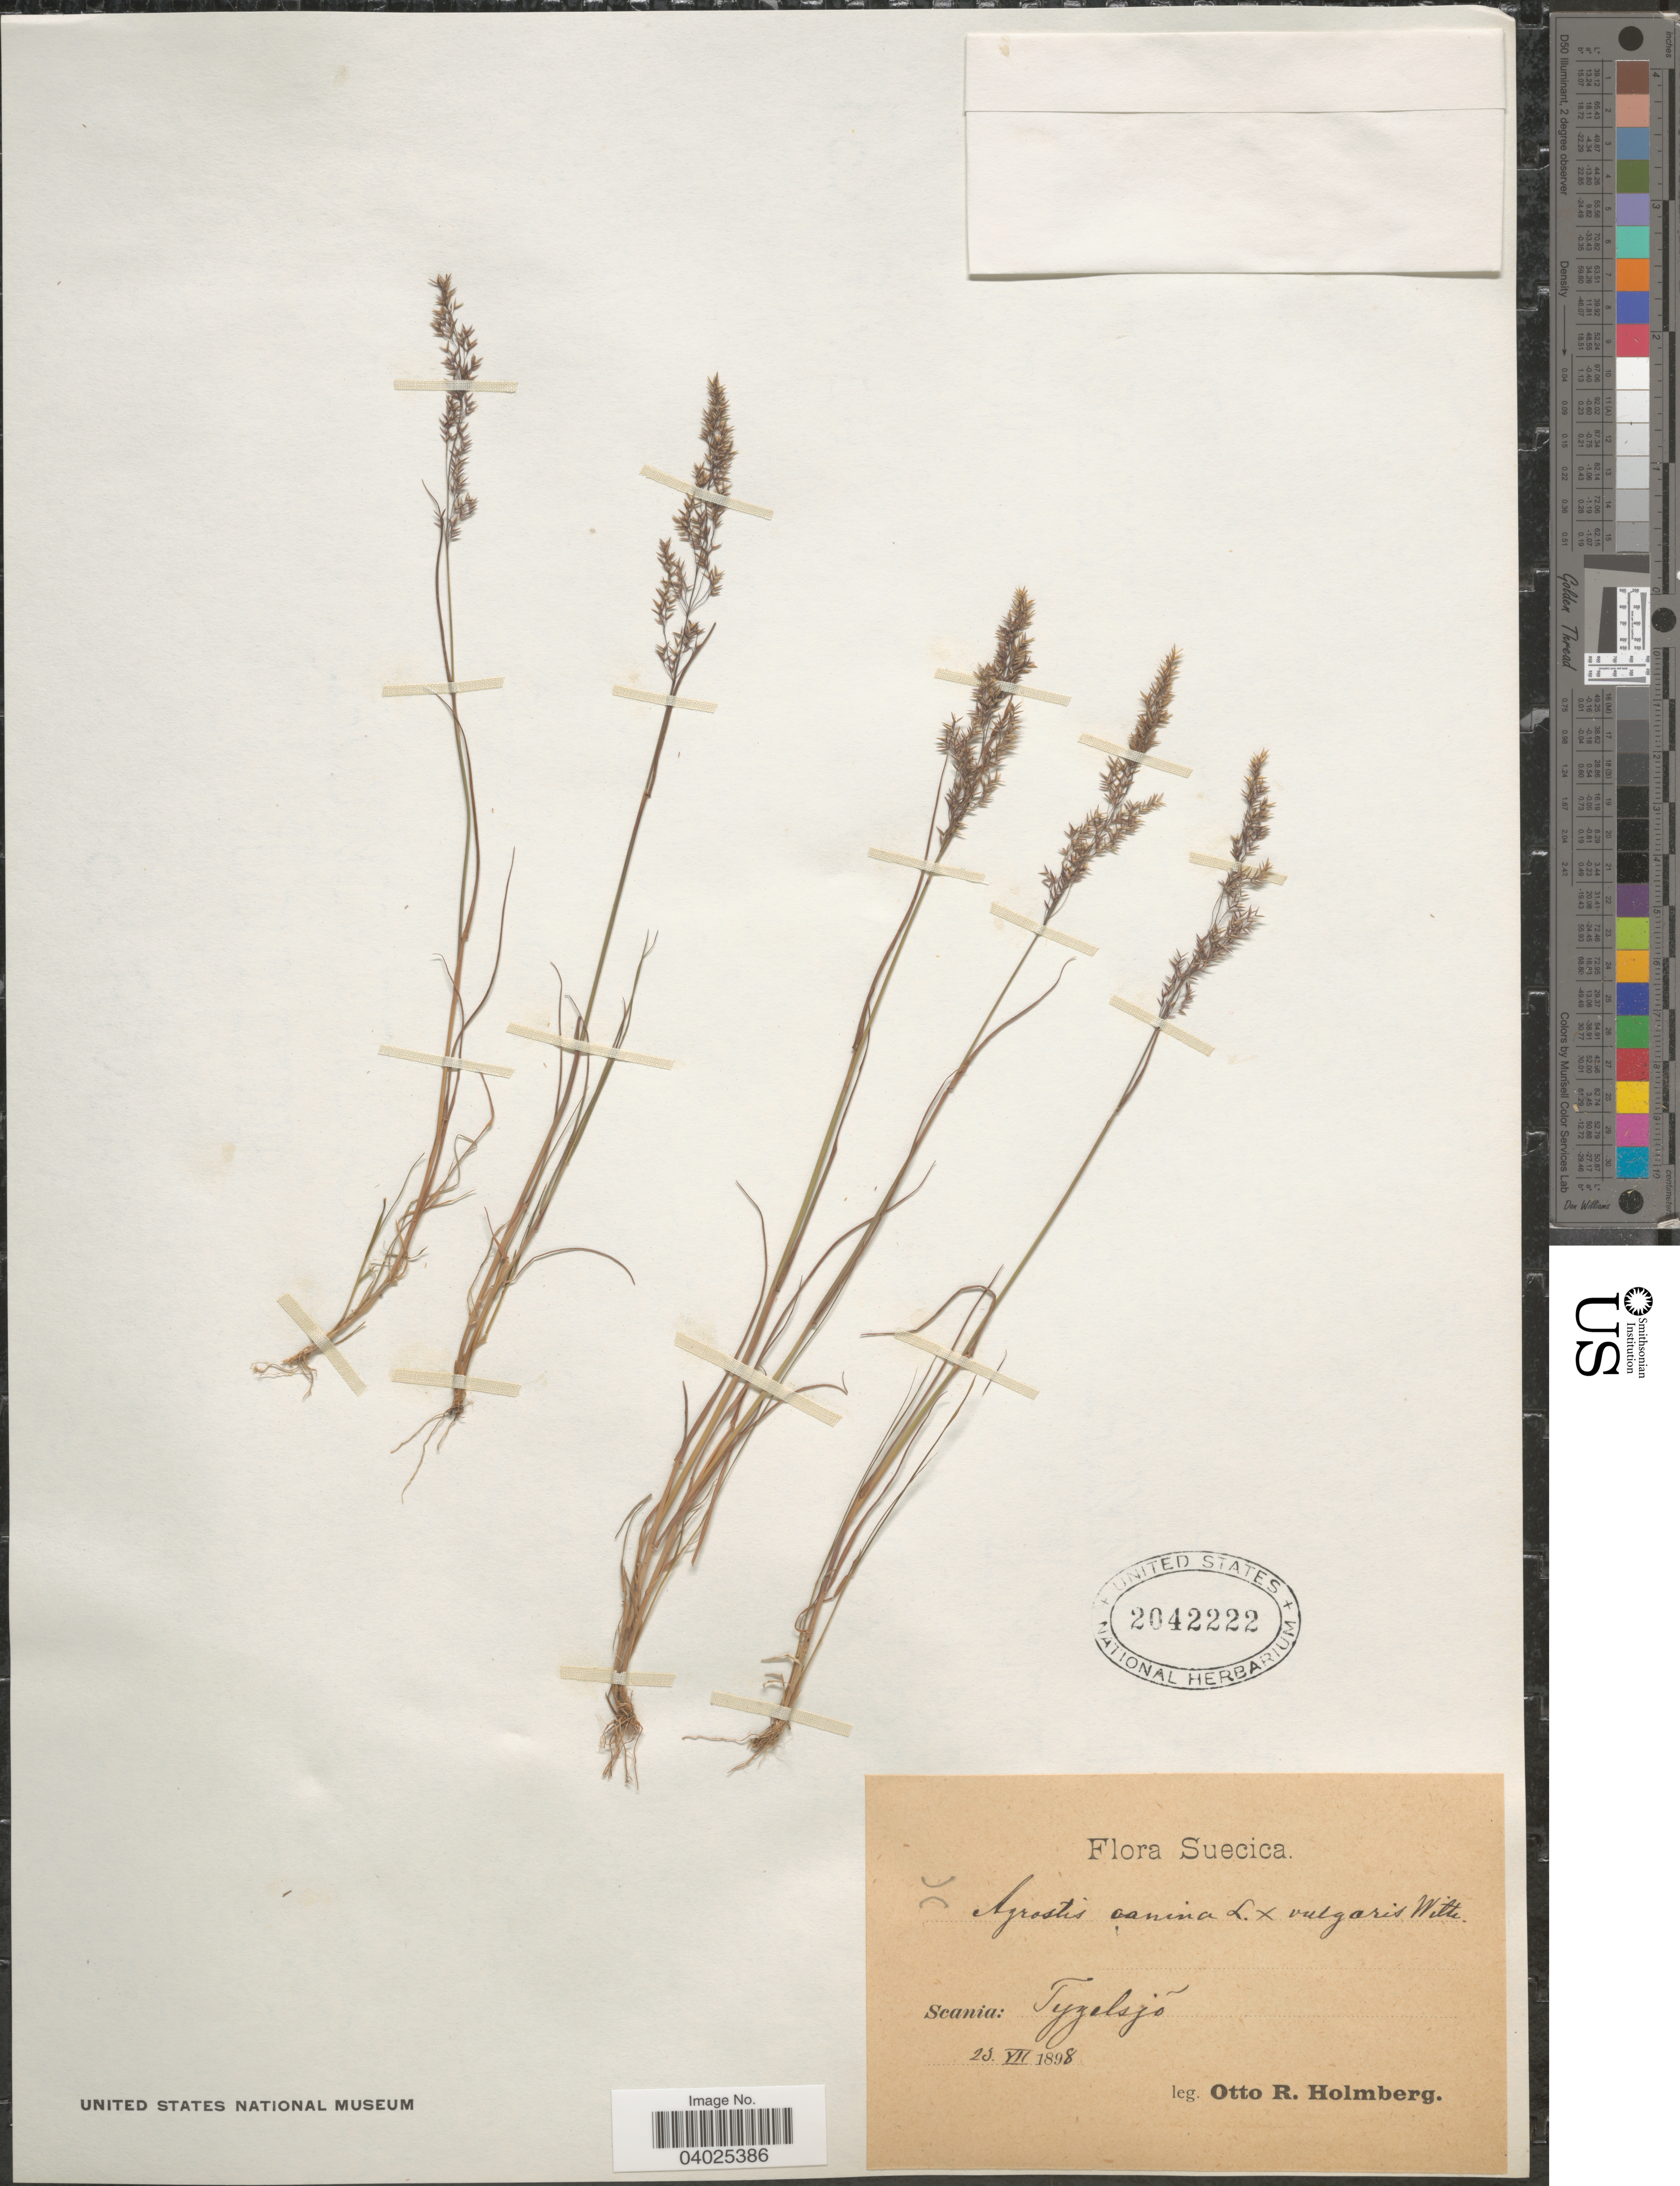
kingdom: Plantae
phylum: Tracheophyta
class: Liliopsida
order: Poales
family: Poaceae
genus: Agrostis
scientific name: Agrostis canina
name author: L.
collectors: O. Holmberg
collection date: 1898-07-23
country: Sweden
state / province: Skåne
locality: Suecica. Scania: Tygelsjõ.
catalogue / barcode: US 2042222